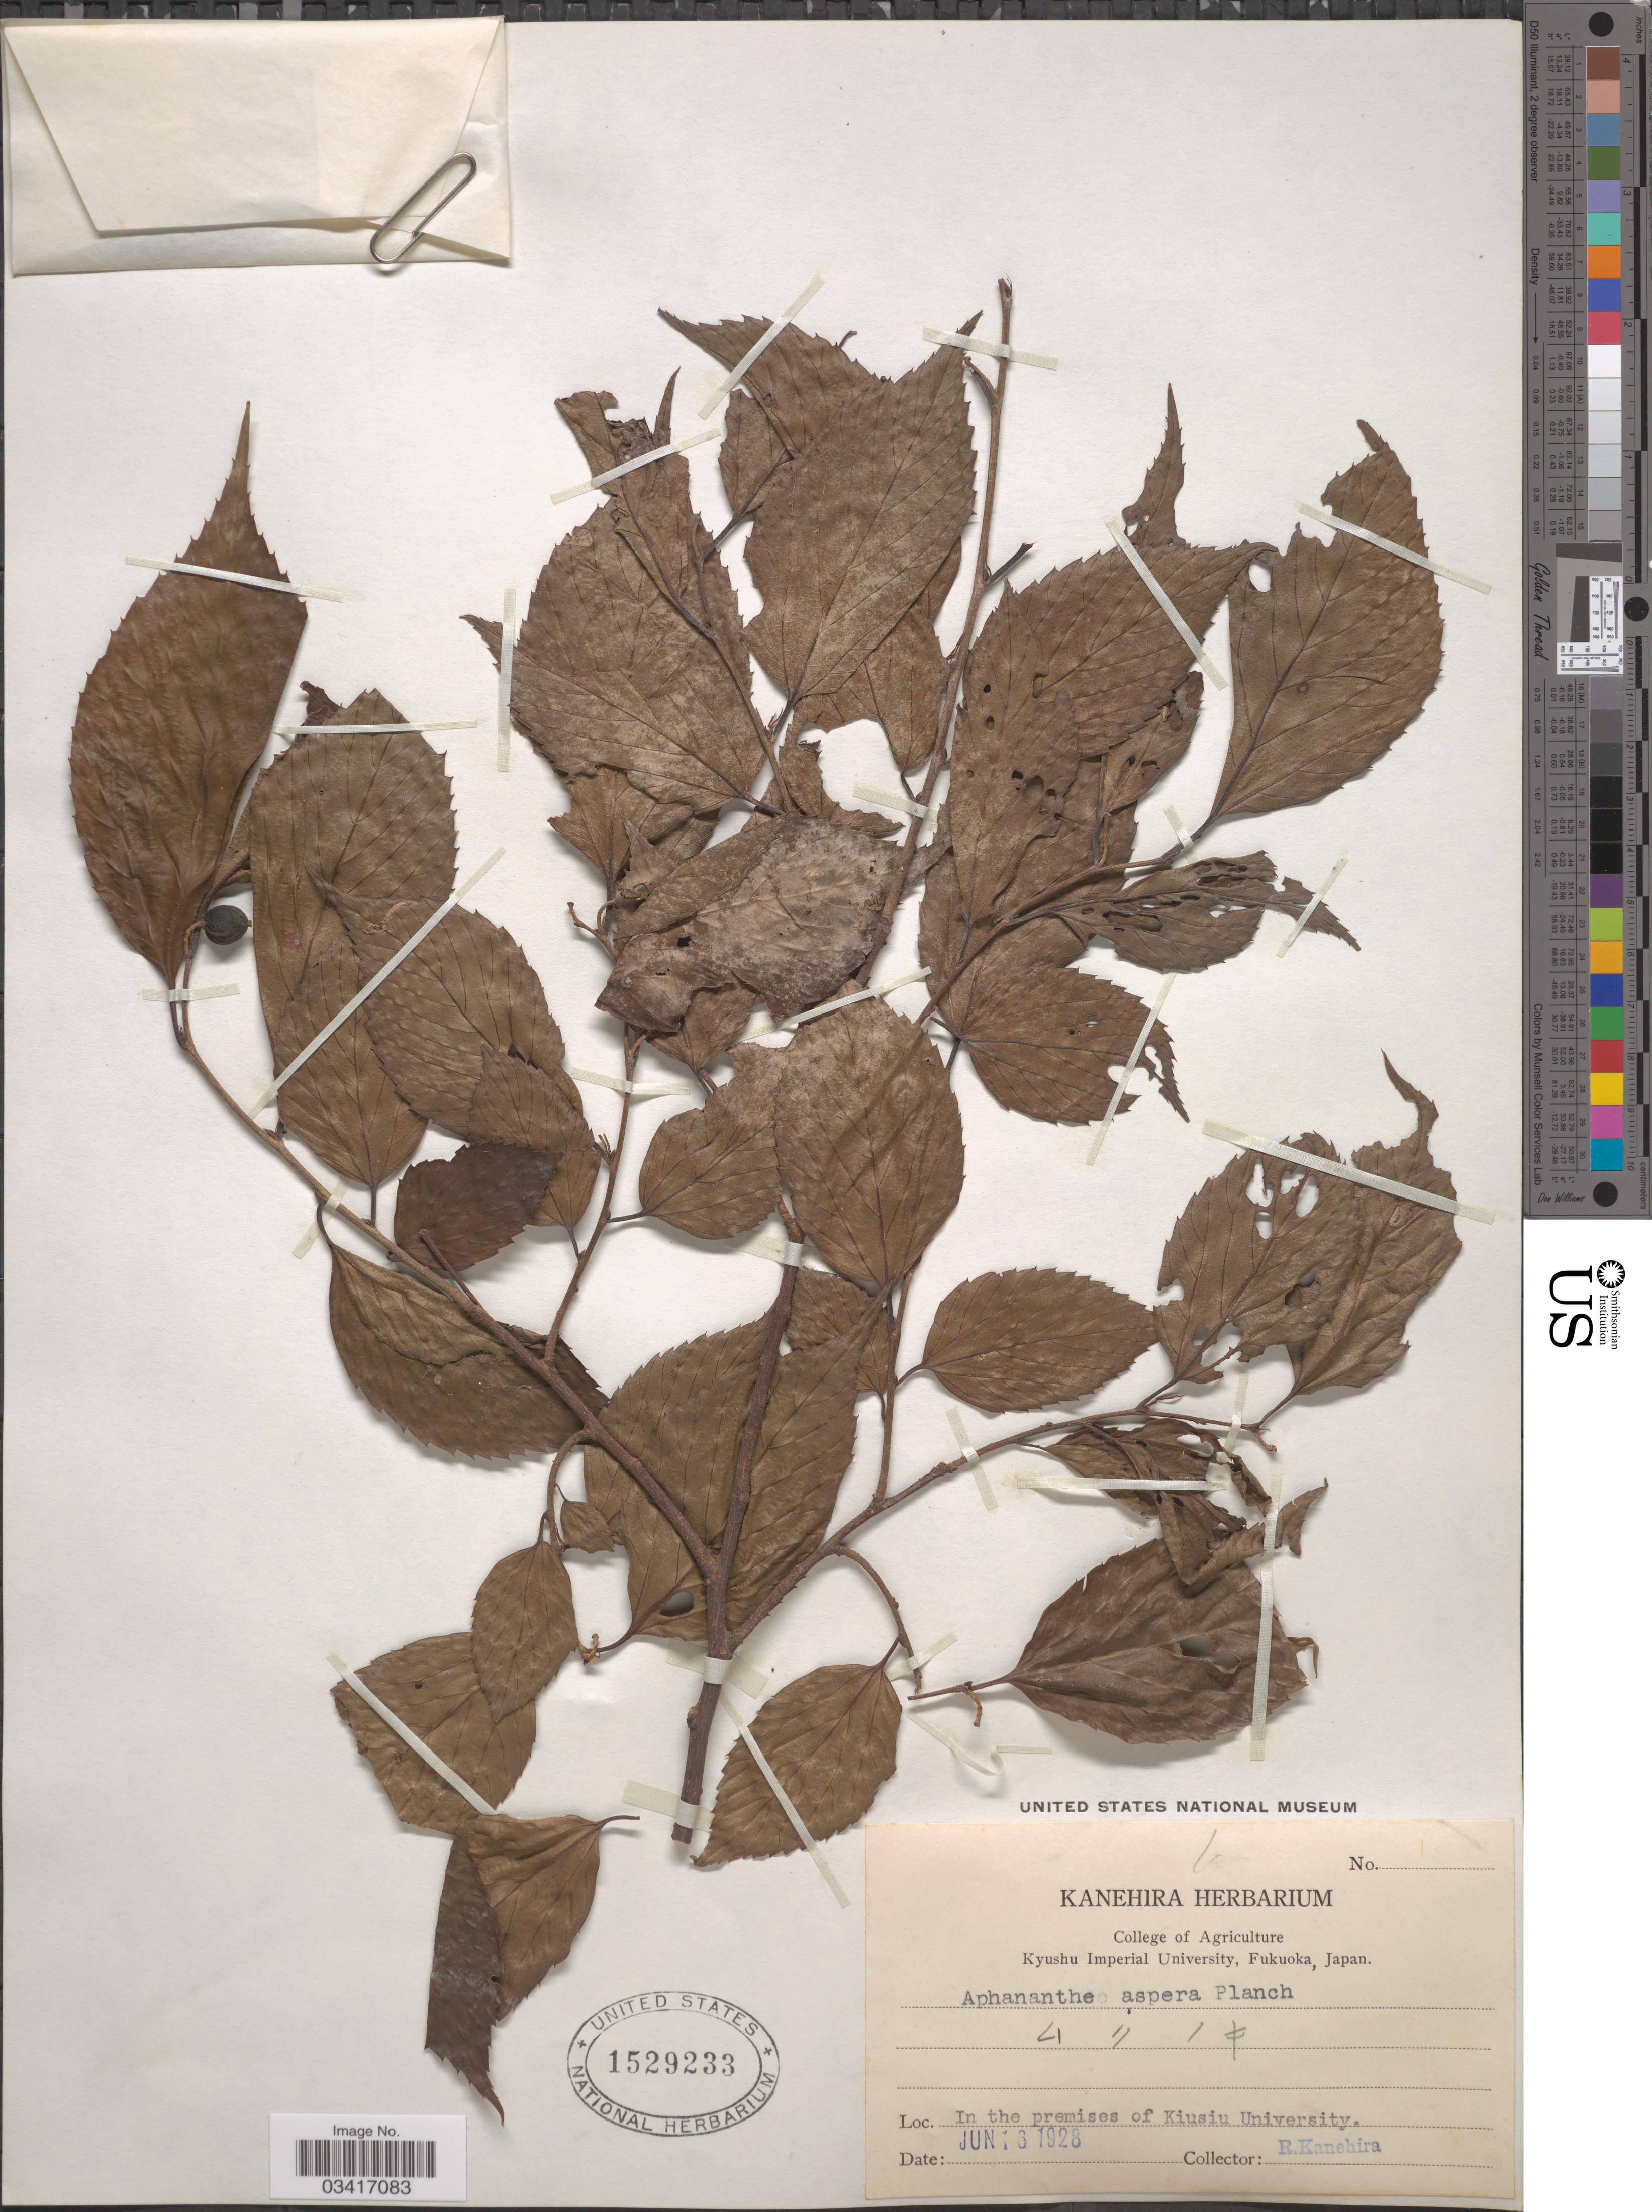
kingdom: Plantae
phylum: Tracheophyta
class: Magnoliopsida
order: Rosales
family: Cannabaceae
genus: Aphananthe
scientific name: Aphananthe aspera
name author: Planch.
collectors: R. Kanehira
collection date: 1928-06-16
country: Japan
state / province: Hukuoka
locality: In the premises of Kiusiu University.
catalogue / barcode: US 1529233